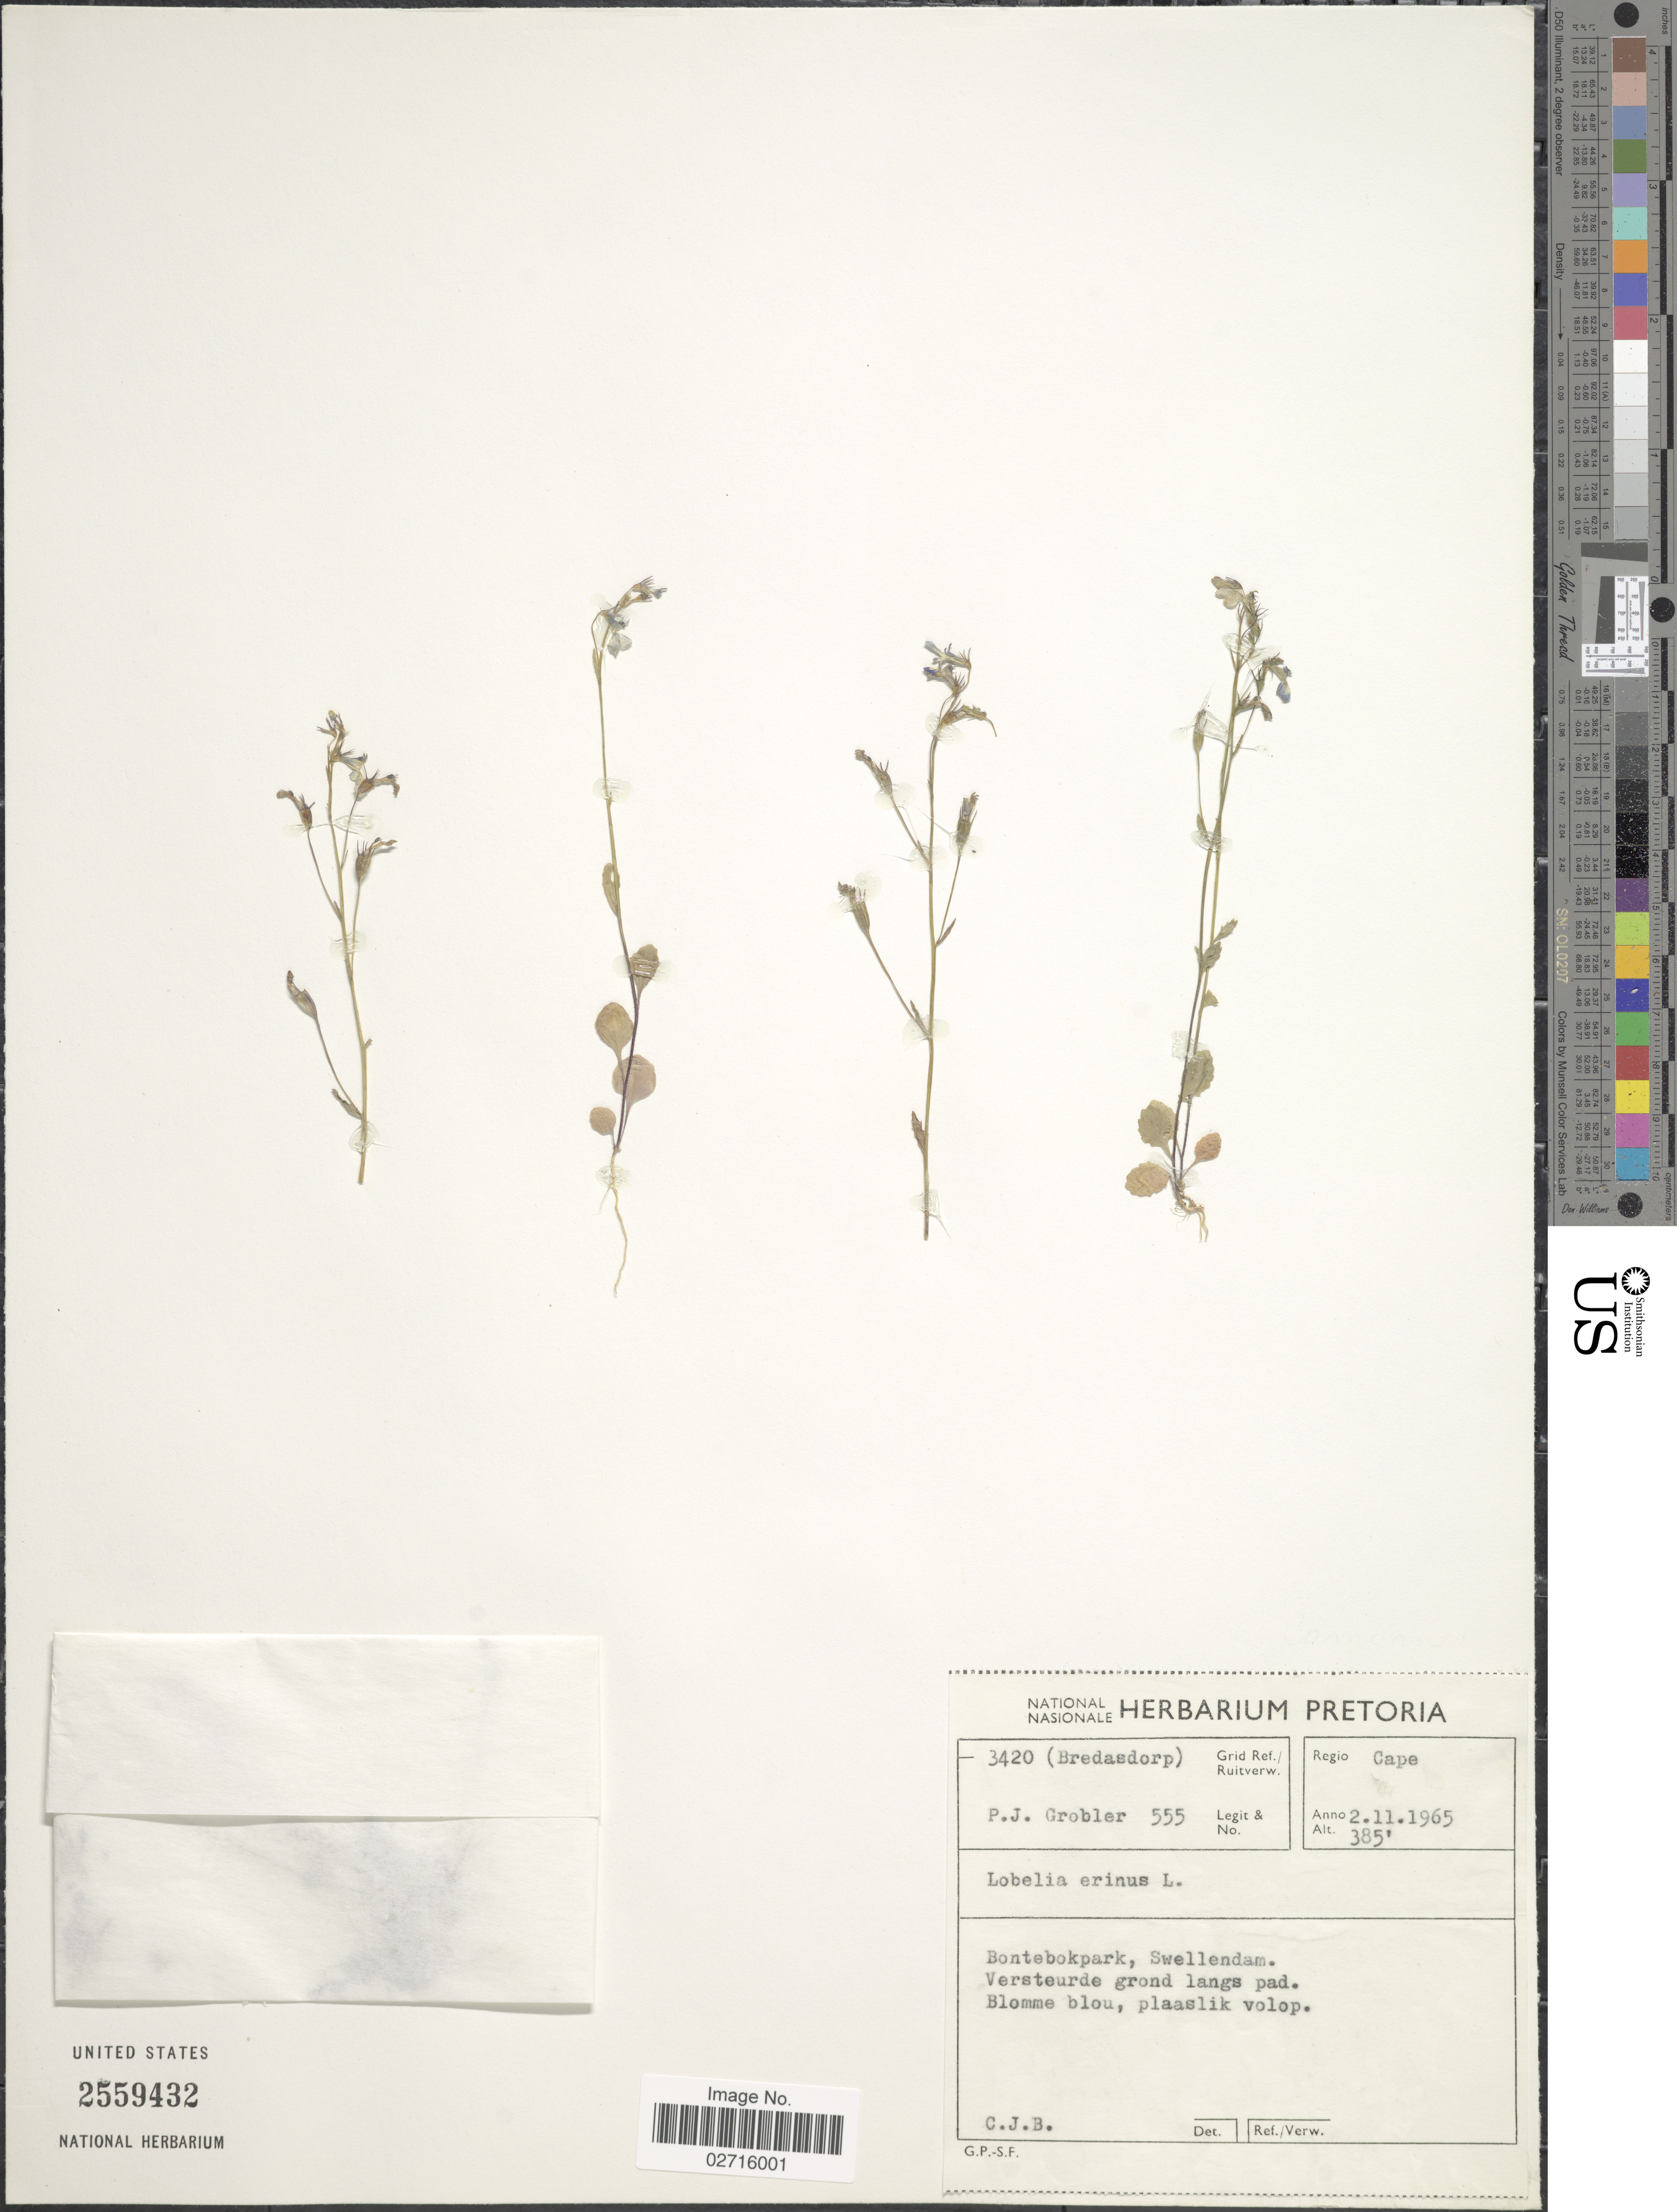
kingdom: Plantae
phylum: Tracheophyta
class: Magnoliopsida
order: Asterales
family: Campanulaceae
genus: Lobelia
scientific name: Lobelia erinus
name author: L.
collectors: P. Grobler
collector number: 555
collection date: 1965-11-02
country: South Africa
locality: Regio Cape, Bontebokpark, Swellendam, Versteurde grond lands pad, Blomme blou, plaaslik volop, Grid Ref. 3420 (Bredasdorp).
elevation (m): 117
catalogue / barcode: US 2559432